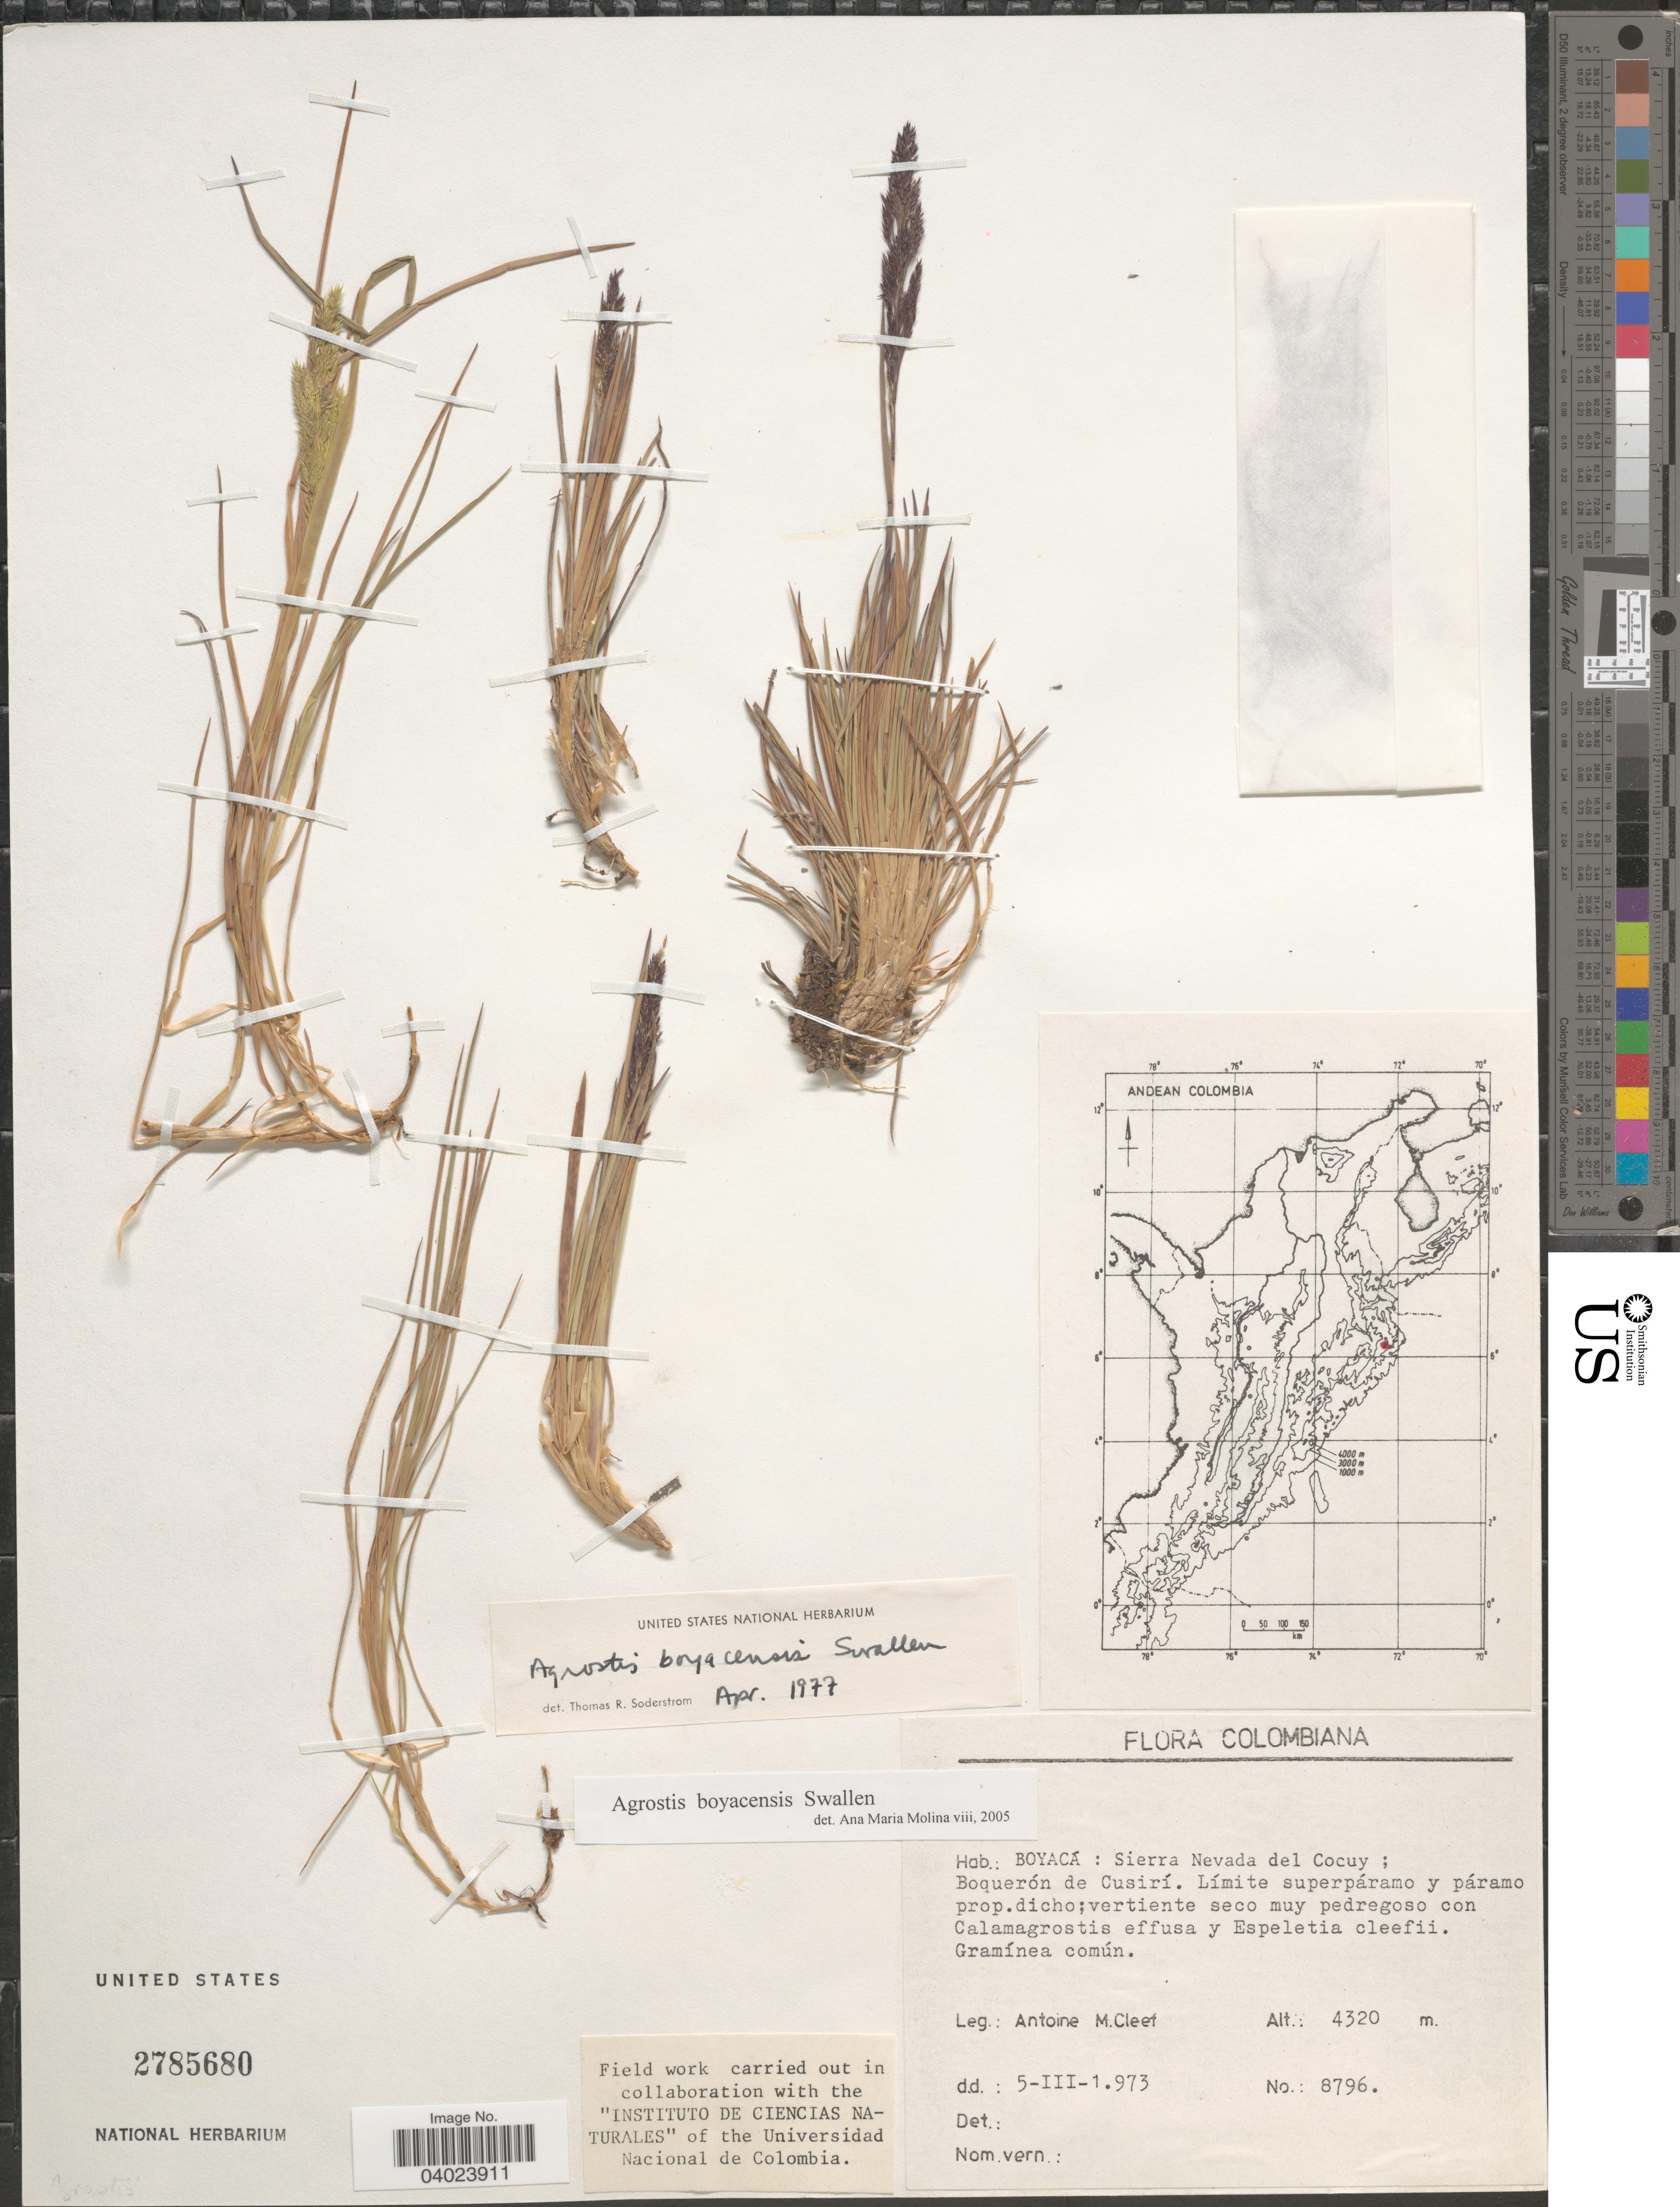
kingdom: Plantae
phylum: Tracheophyta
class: Liliopsida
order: Poales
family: Poaceae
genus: Agrostis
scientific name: Agrostis boyacensis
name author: Swallen & García-Barr.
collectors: A. M. Cleef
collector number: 8796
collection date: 1973-03-05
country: Colombia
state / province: Boyacá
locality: Sierra Nevada del Cocuy; Boquerón de Cusirí.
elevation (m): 4320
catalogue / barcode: US 2785680